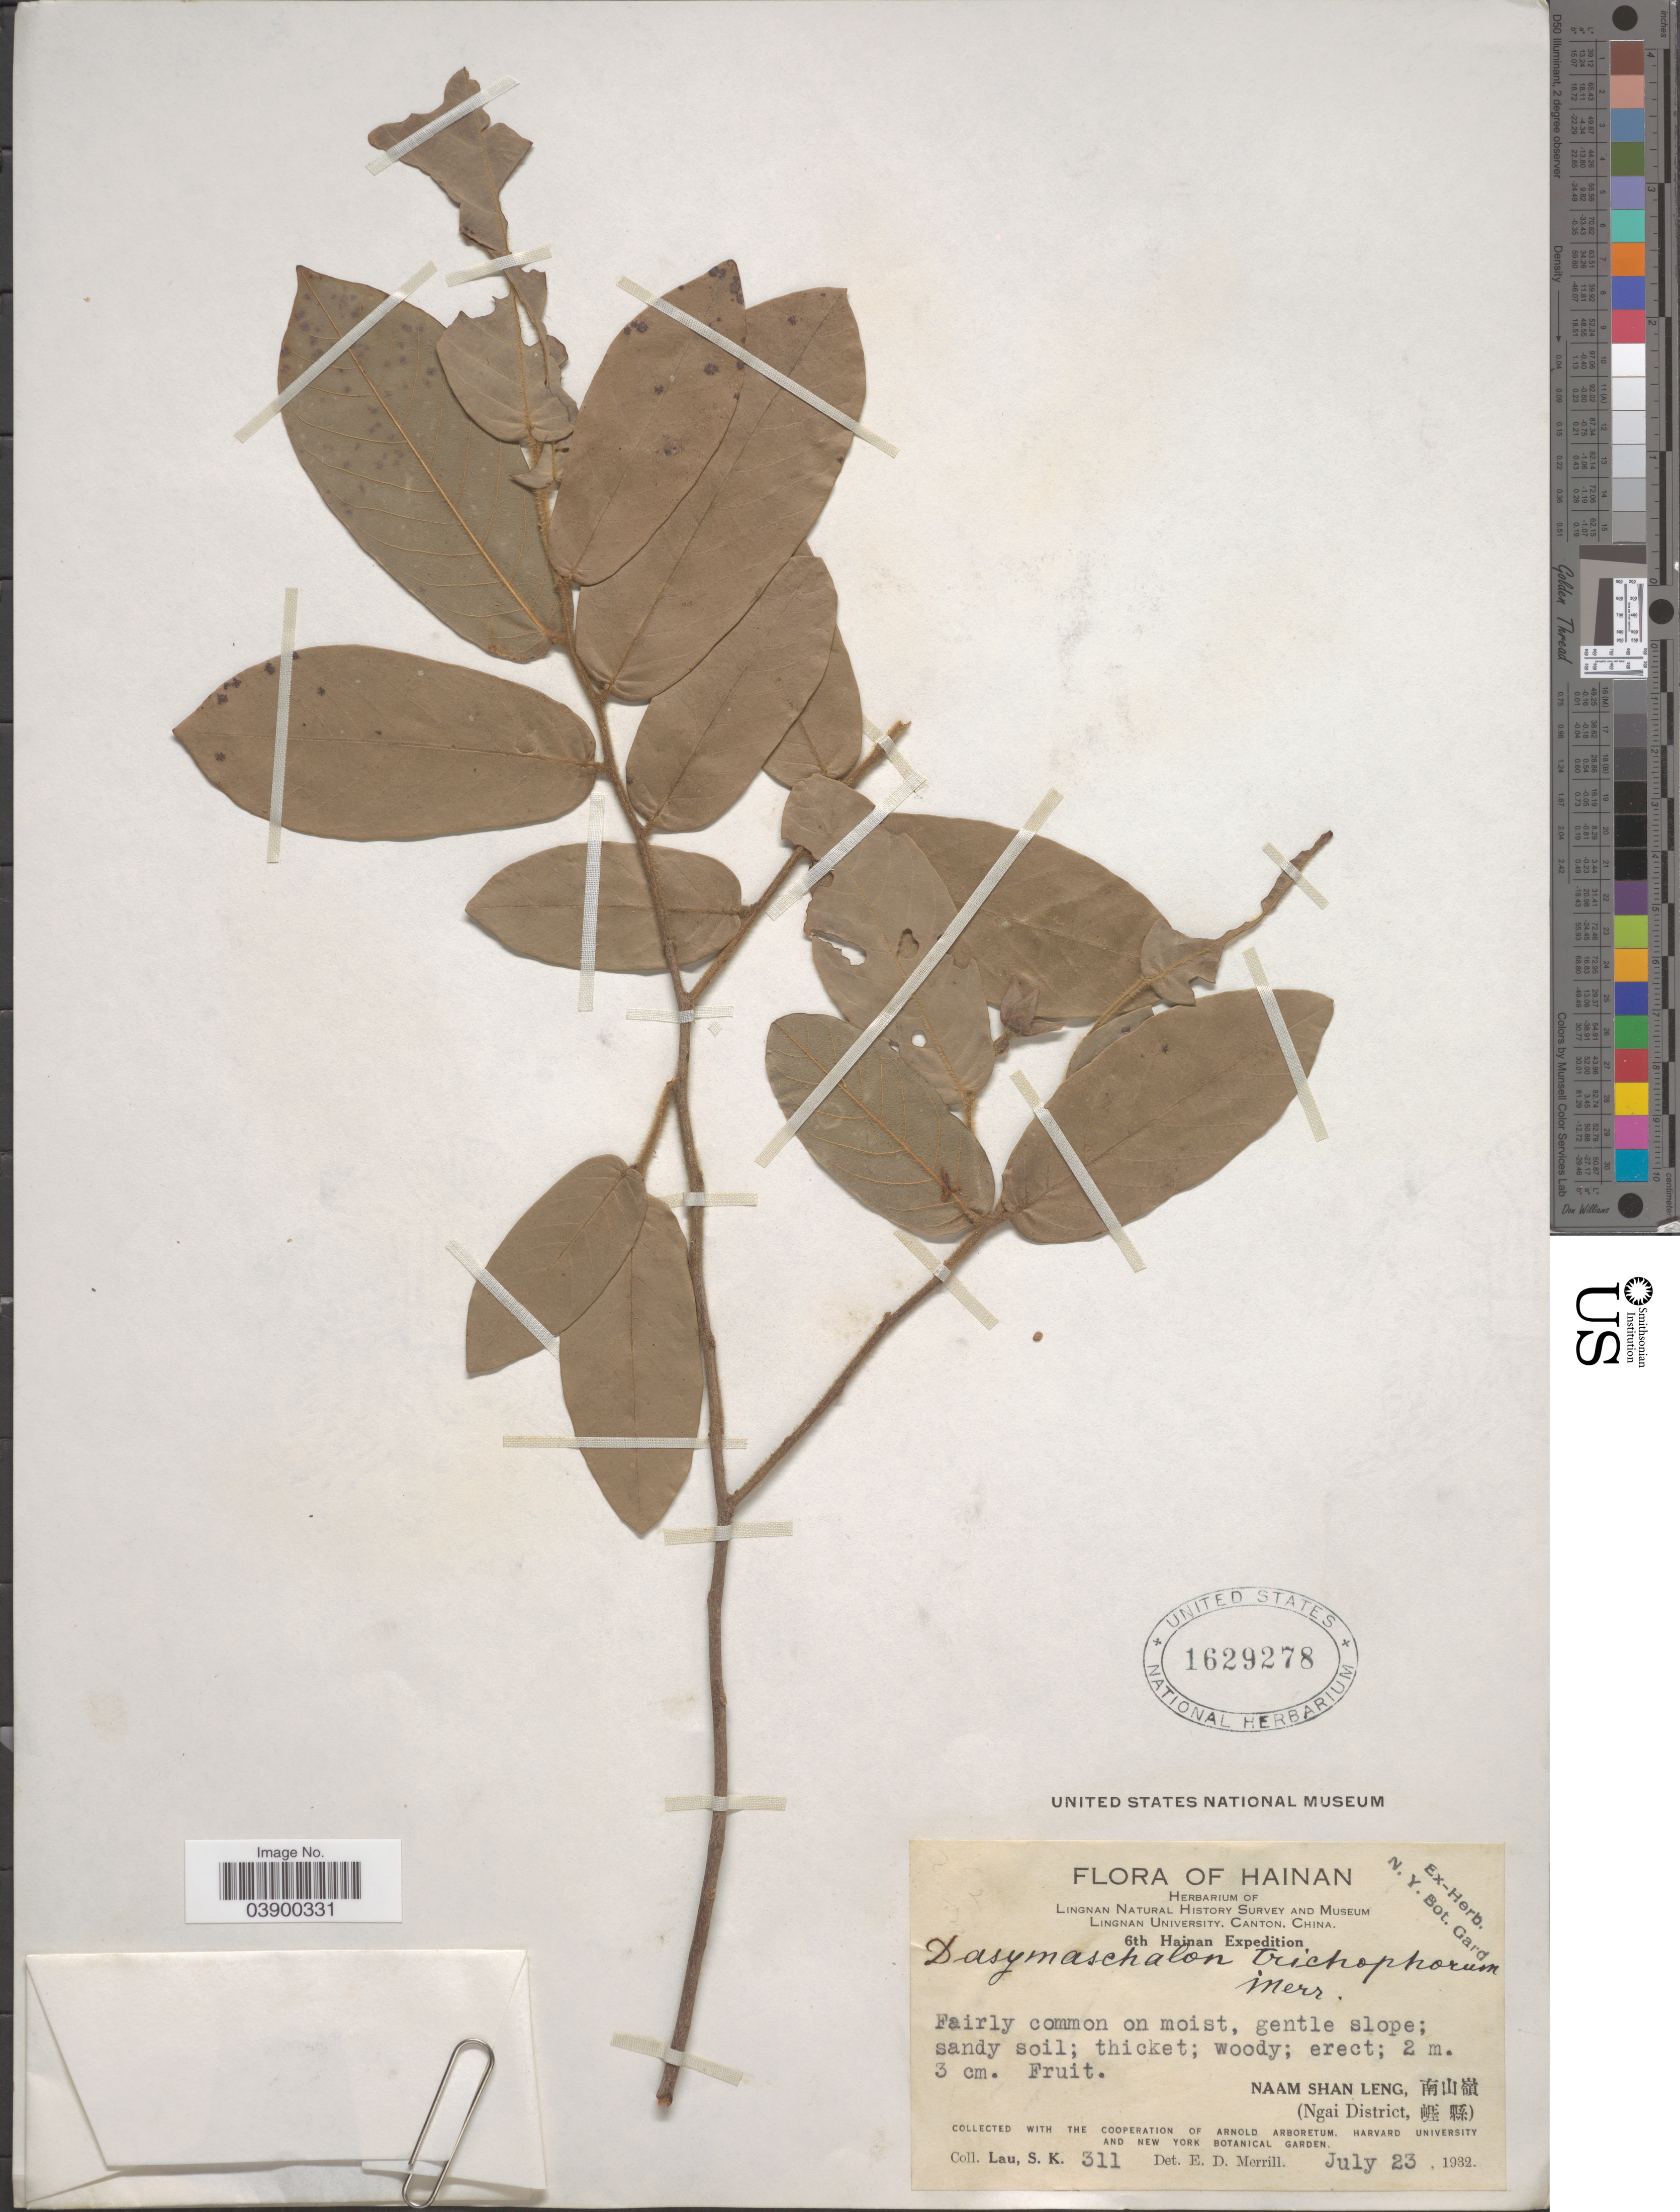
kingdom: Plantae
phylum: Tracheophyta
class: Magnoliopsida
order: Magnoliales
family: Annonaceae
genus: Dasymaschalon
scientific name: Dasymaschalon trichophorum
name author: Merr.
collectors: S. K. Lau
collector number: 311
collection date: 1932-07-23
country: China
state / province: Hainan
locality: Naam Shan Leng. (Ngai District).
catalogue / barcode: US 1629278